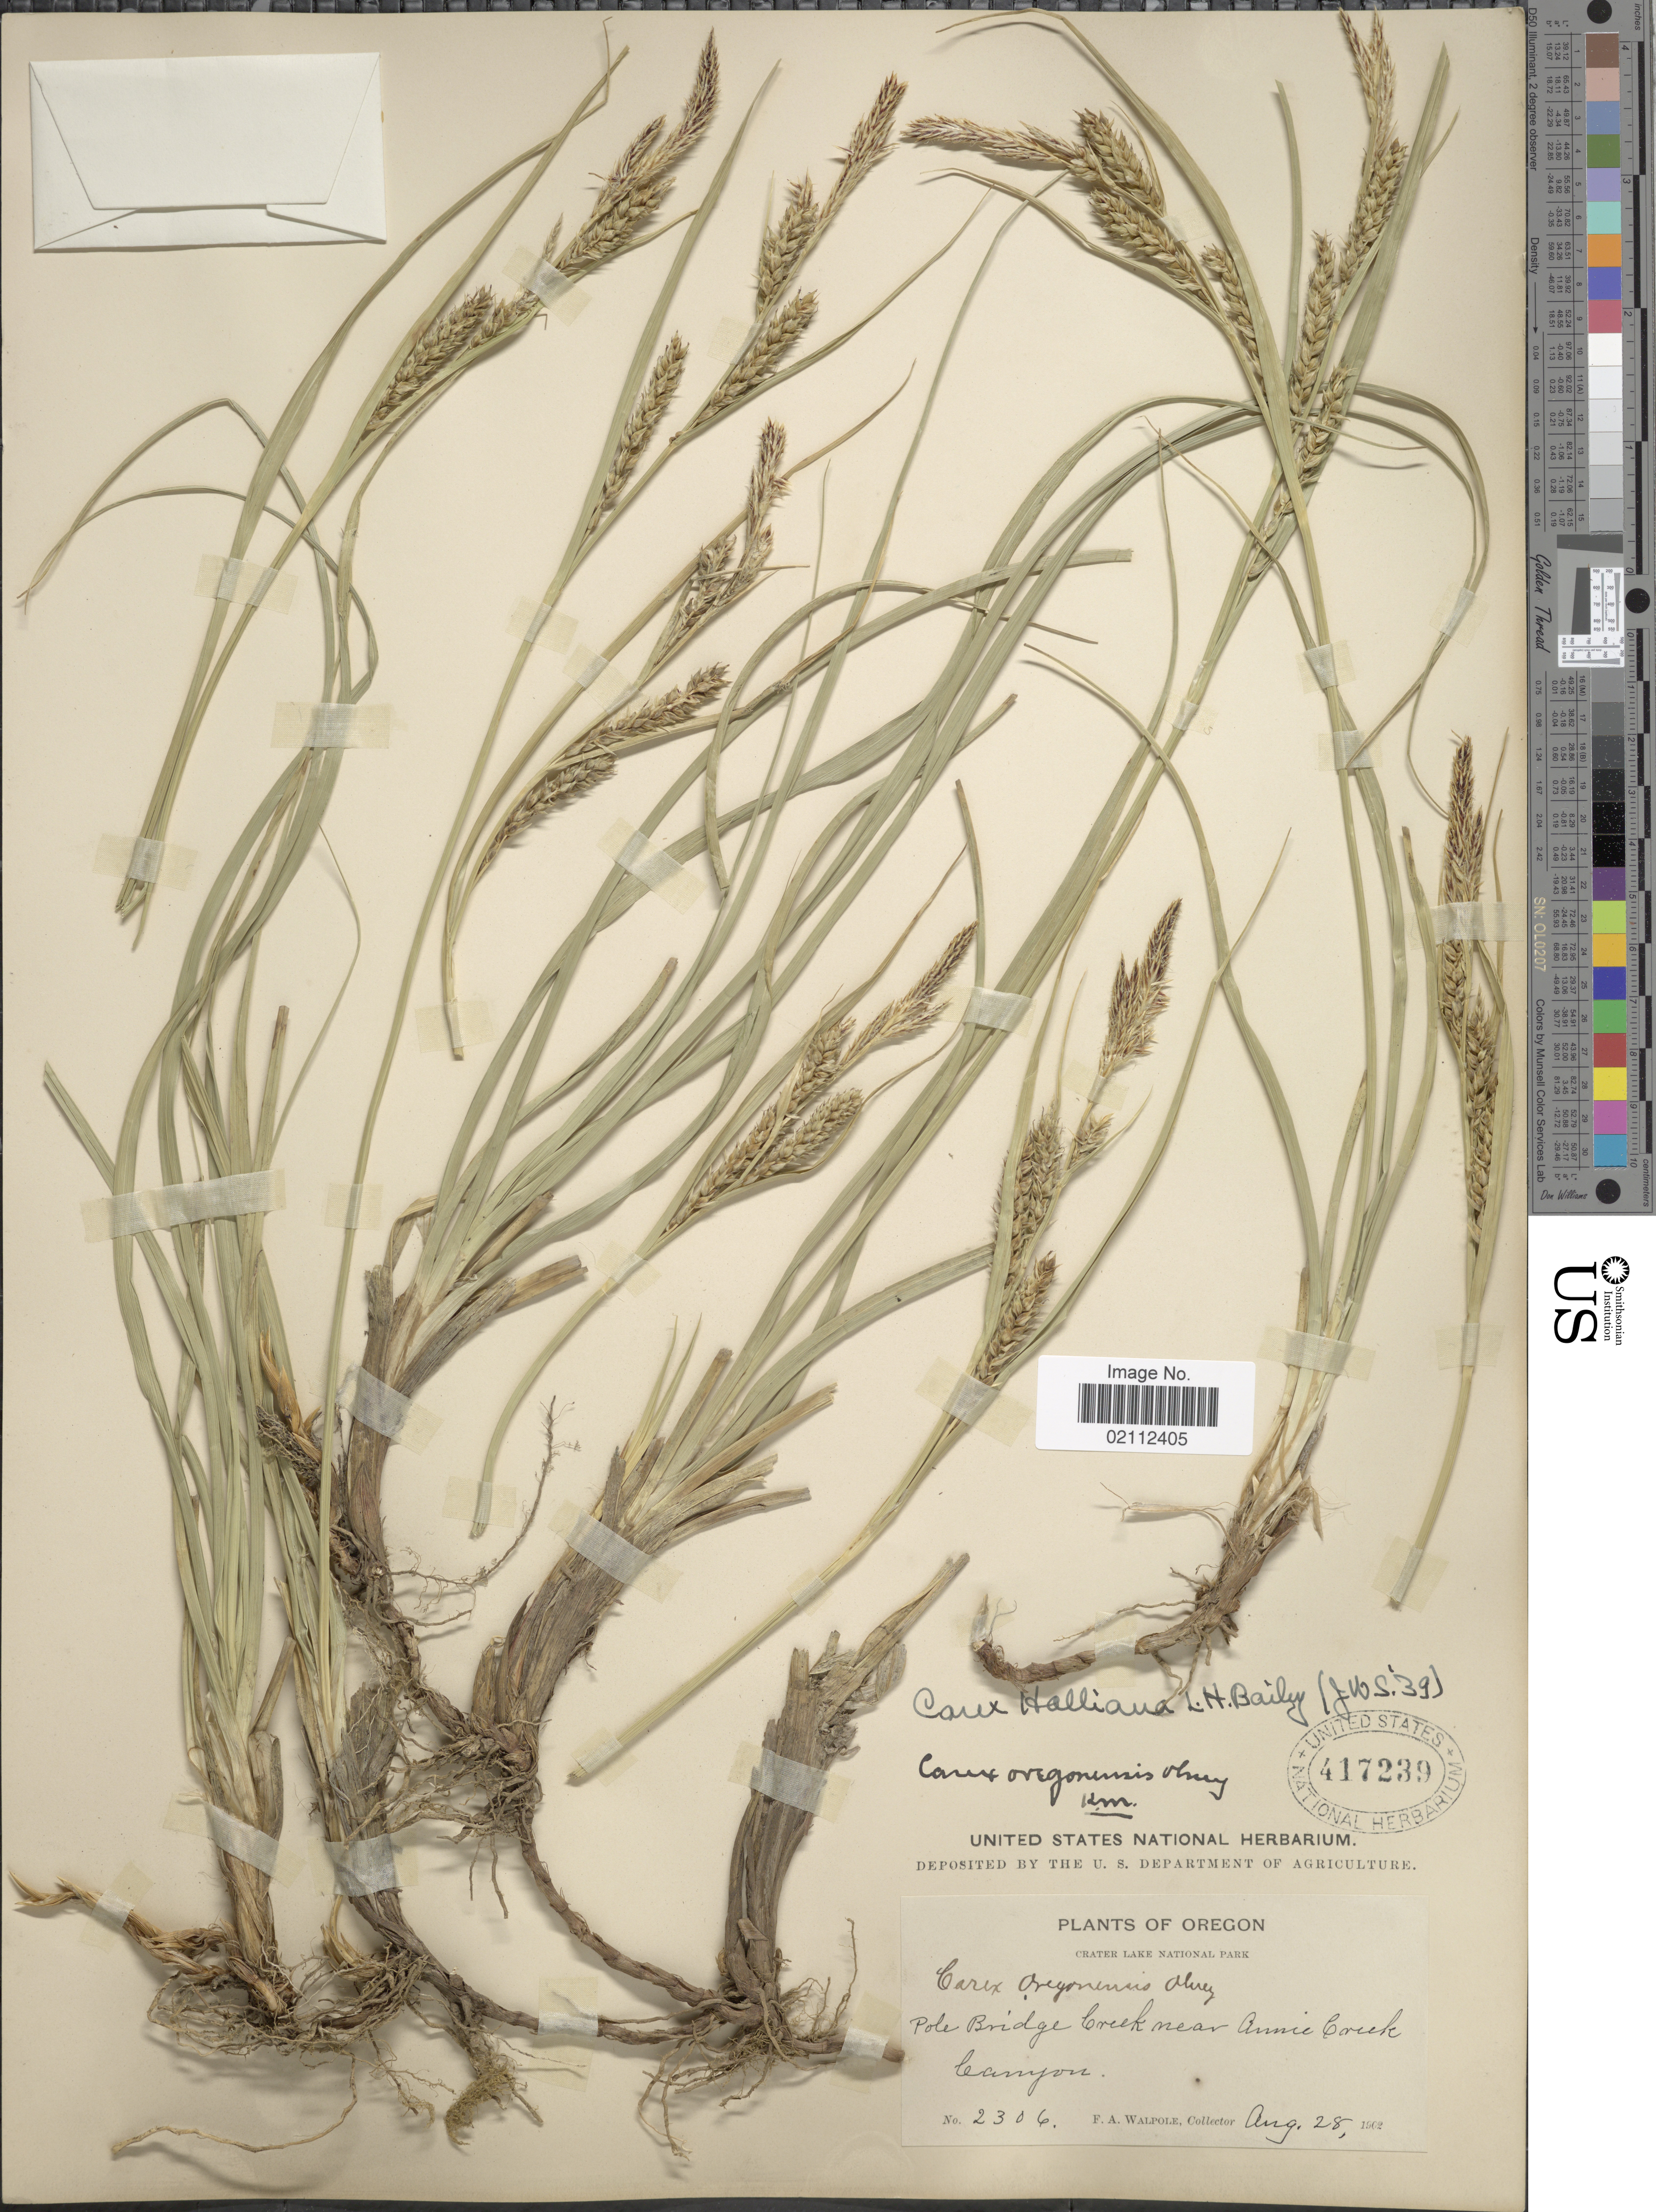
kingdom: Plantae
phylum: Tracheophyta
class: Liliopsida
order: Poales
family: Cyperaceae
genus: Carex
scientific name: Carex halliana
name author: L.H. Bailey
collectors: F. Walpole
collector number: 2306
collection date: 1902-08-28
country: United States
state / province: Oregon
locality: Crater Lake National Park. Pole Bridge Creek near Annie Creek Canyon.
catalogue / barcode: US 417239